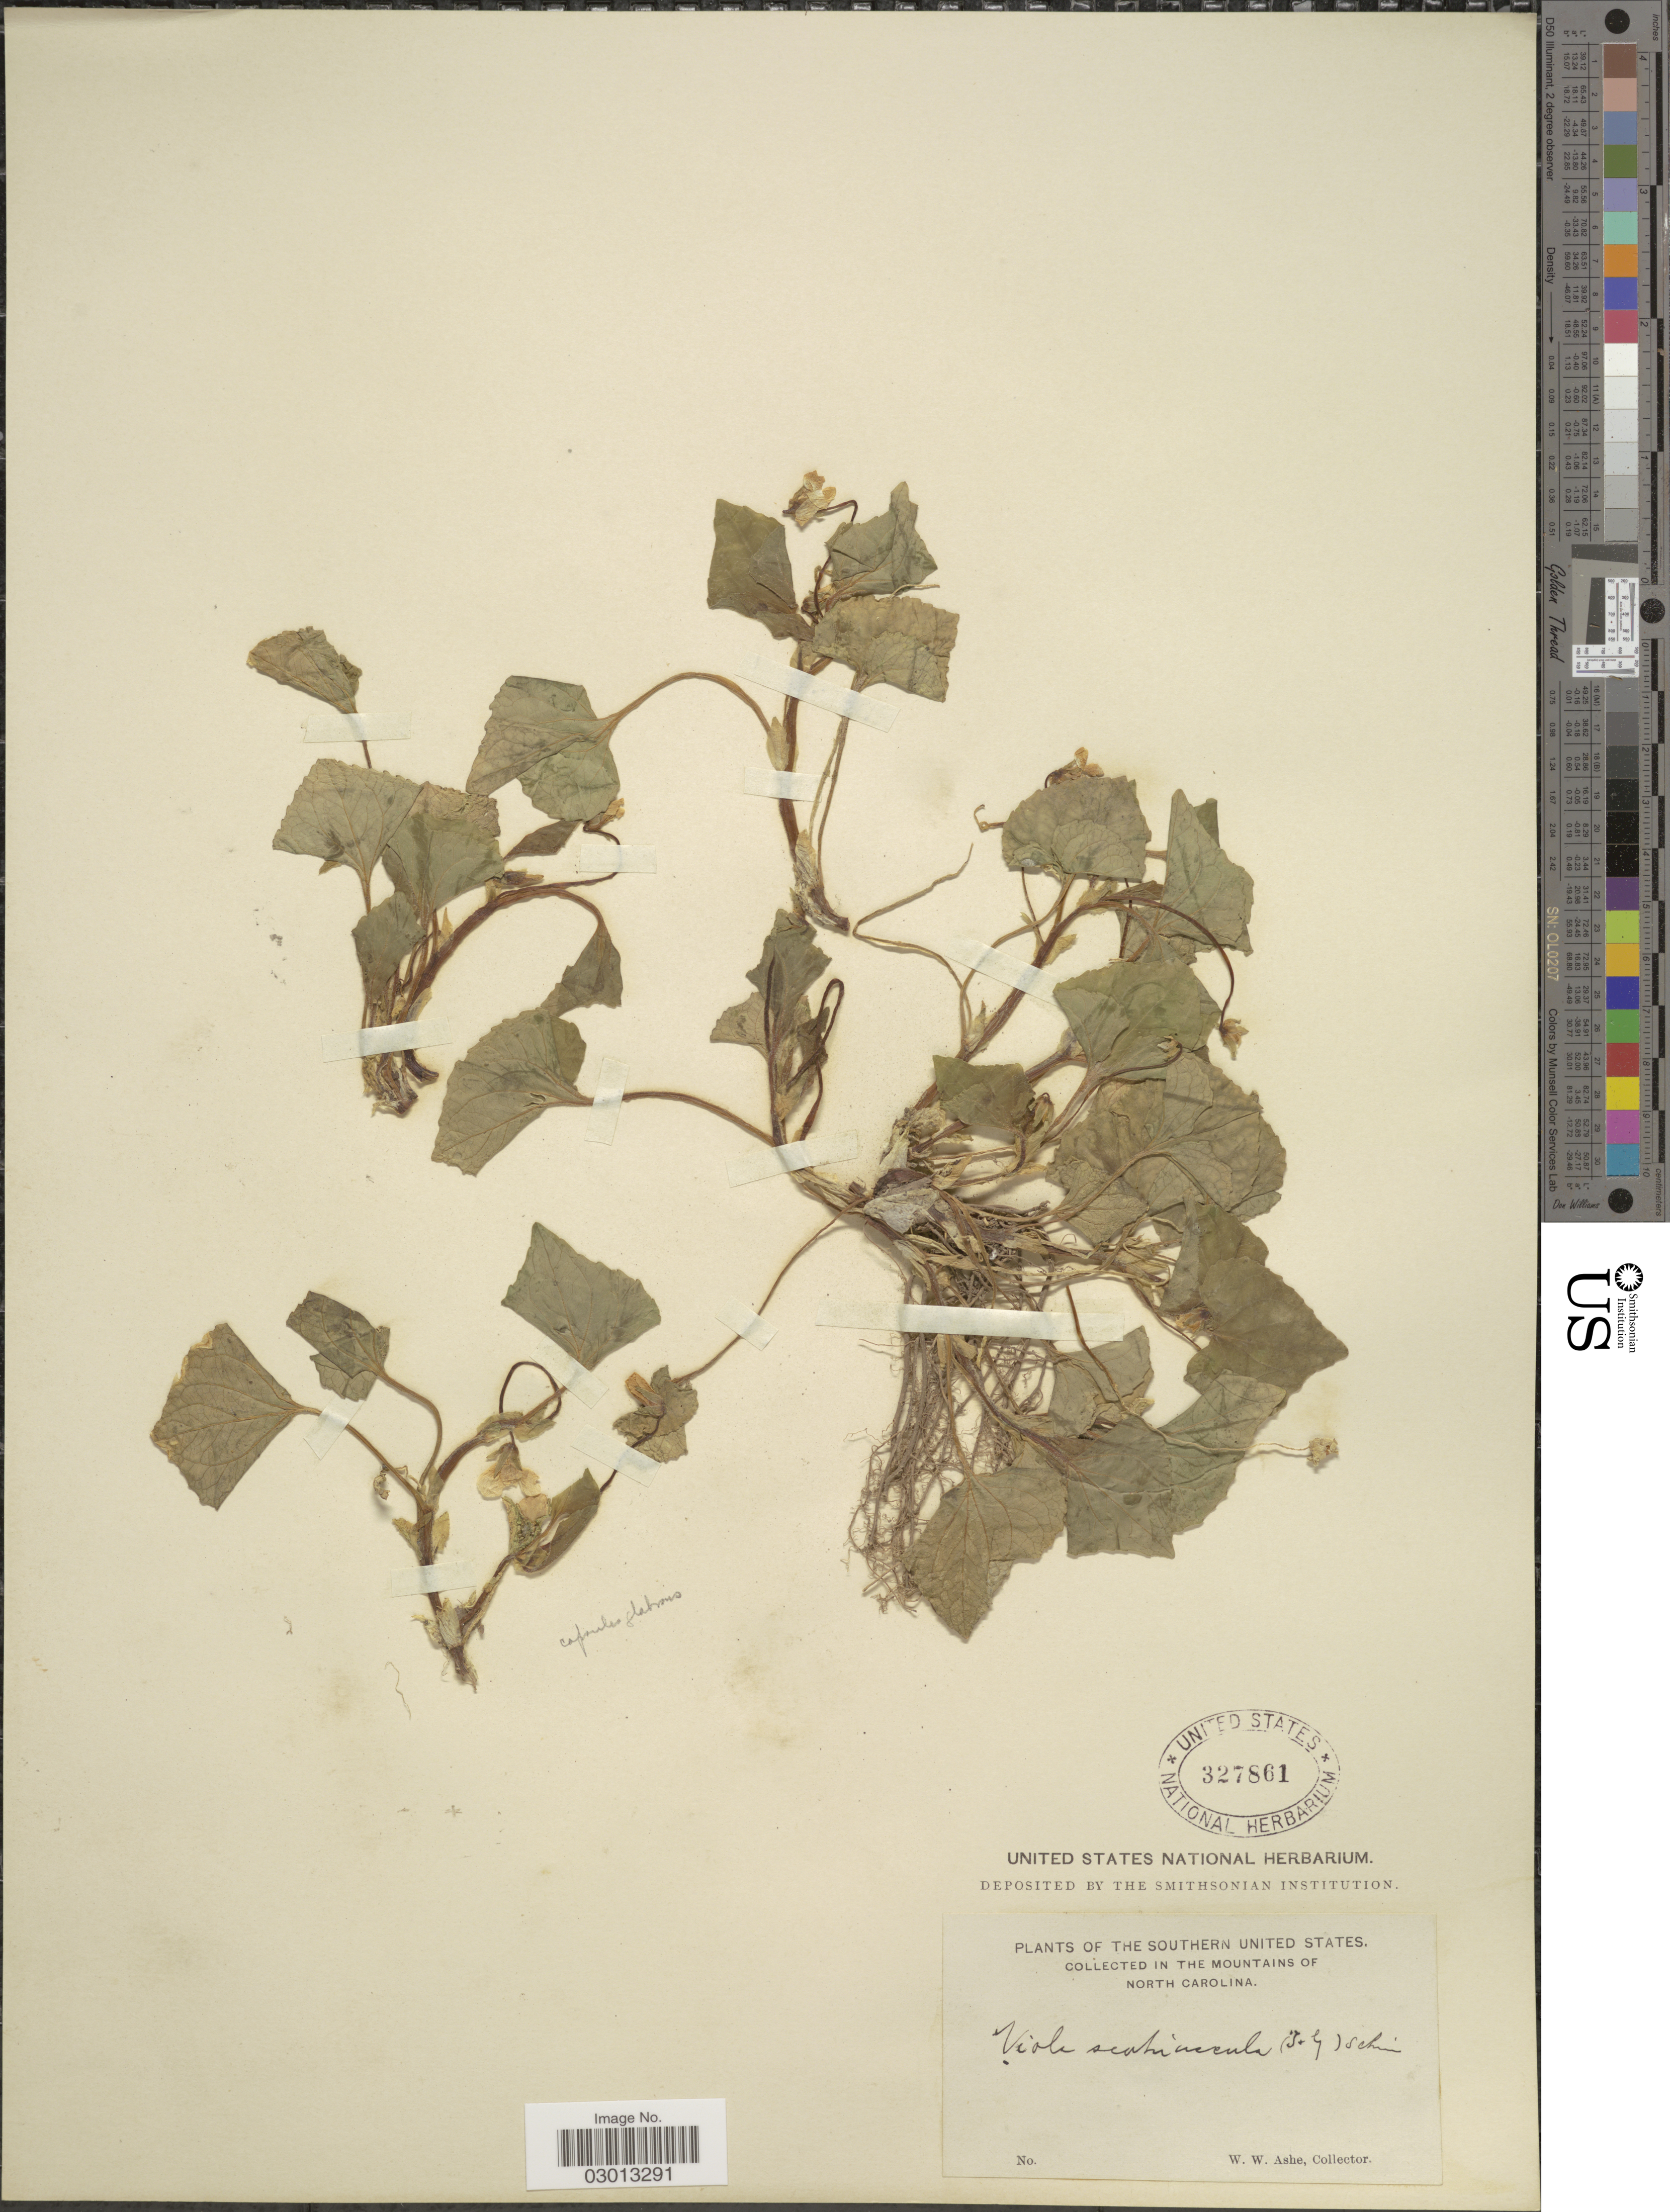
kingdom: Plantae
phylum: Tracheophyta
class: Magnoliopsida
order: Malpighiales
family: Violaceae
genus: Viola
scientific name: Viola pensylvanica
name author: Michx.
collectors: W. W. Ashe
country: United States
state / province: North Carolina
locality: Southern United States. In the mountains of North Carolina.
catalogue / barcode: US 327861